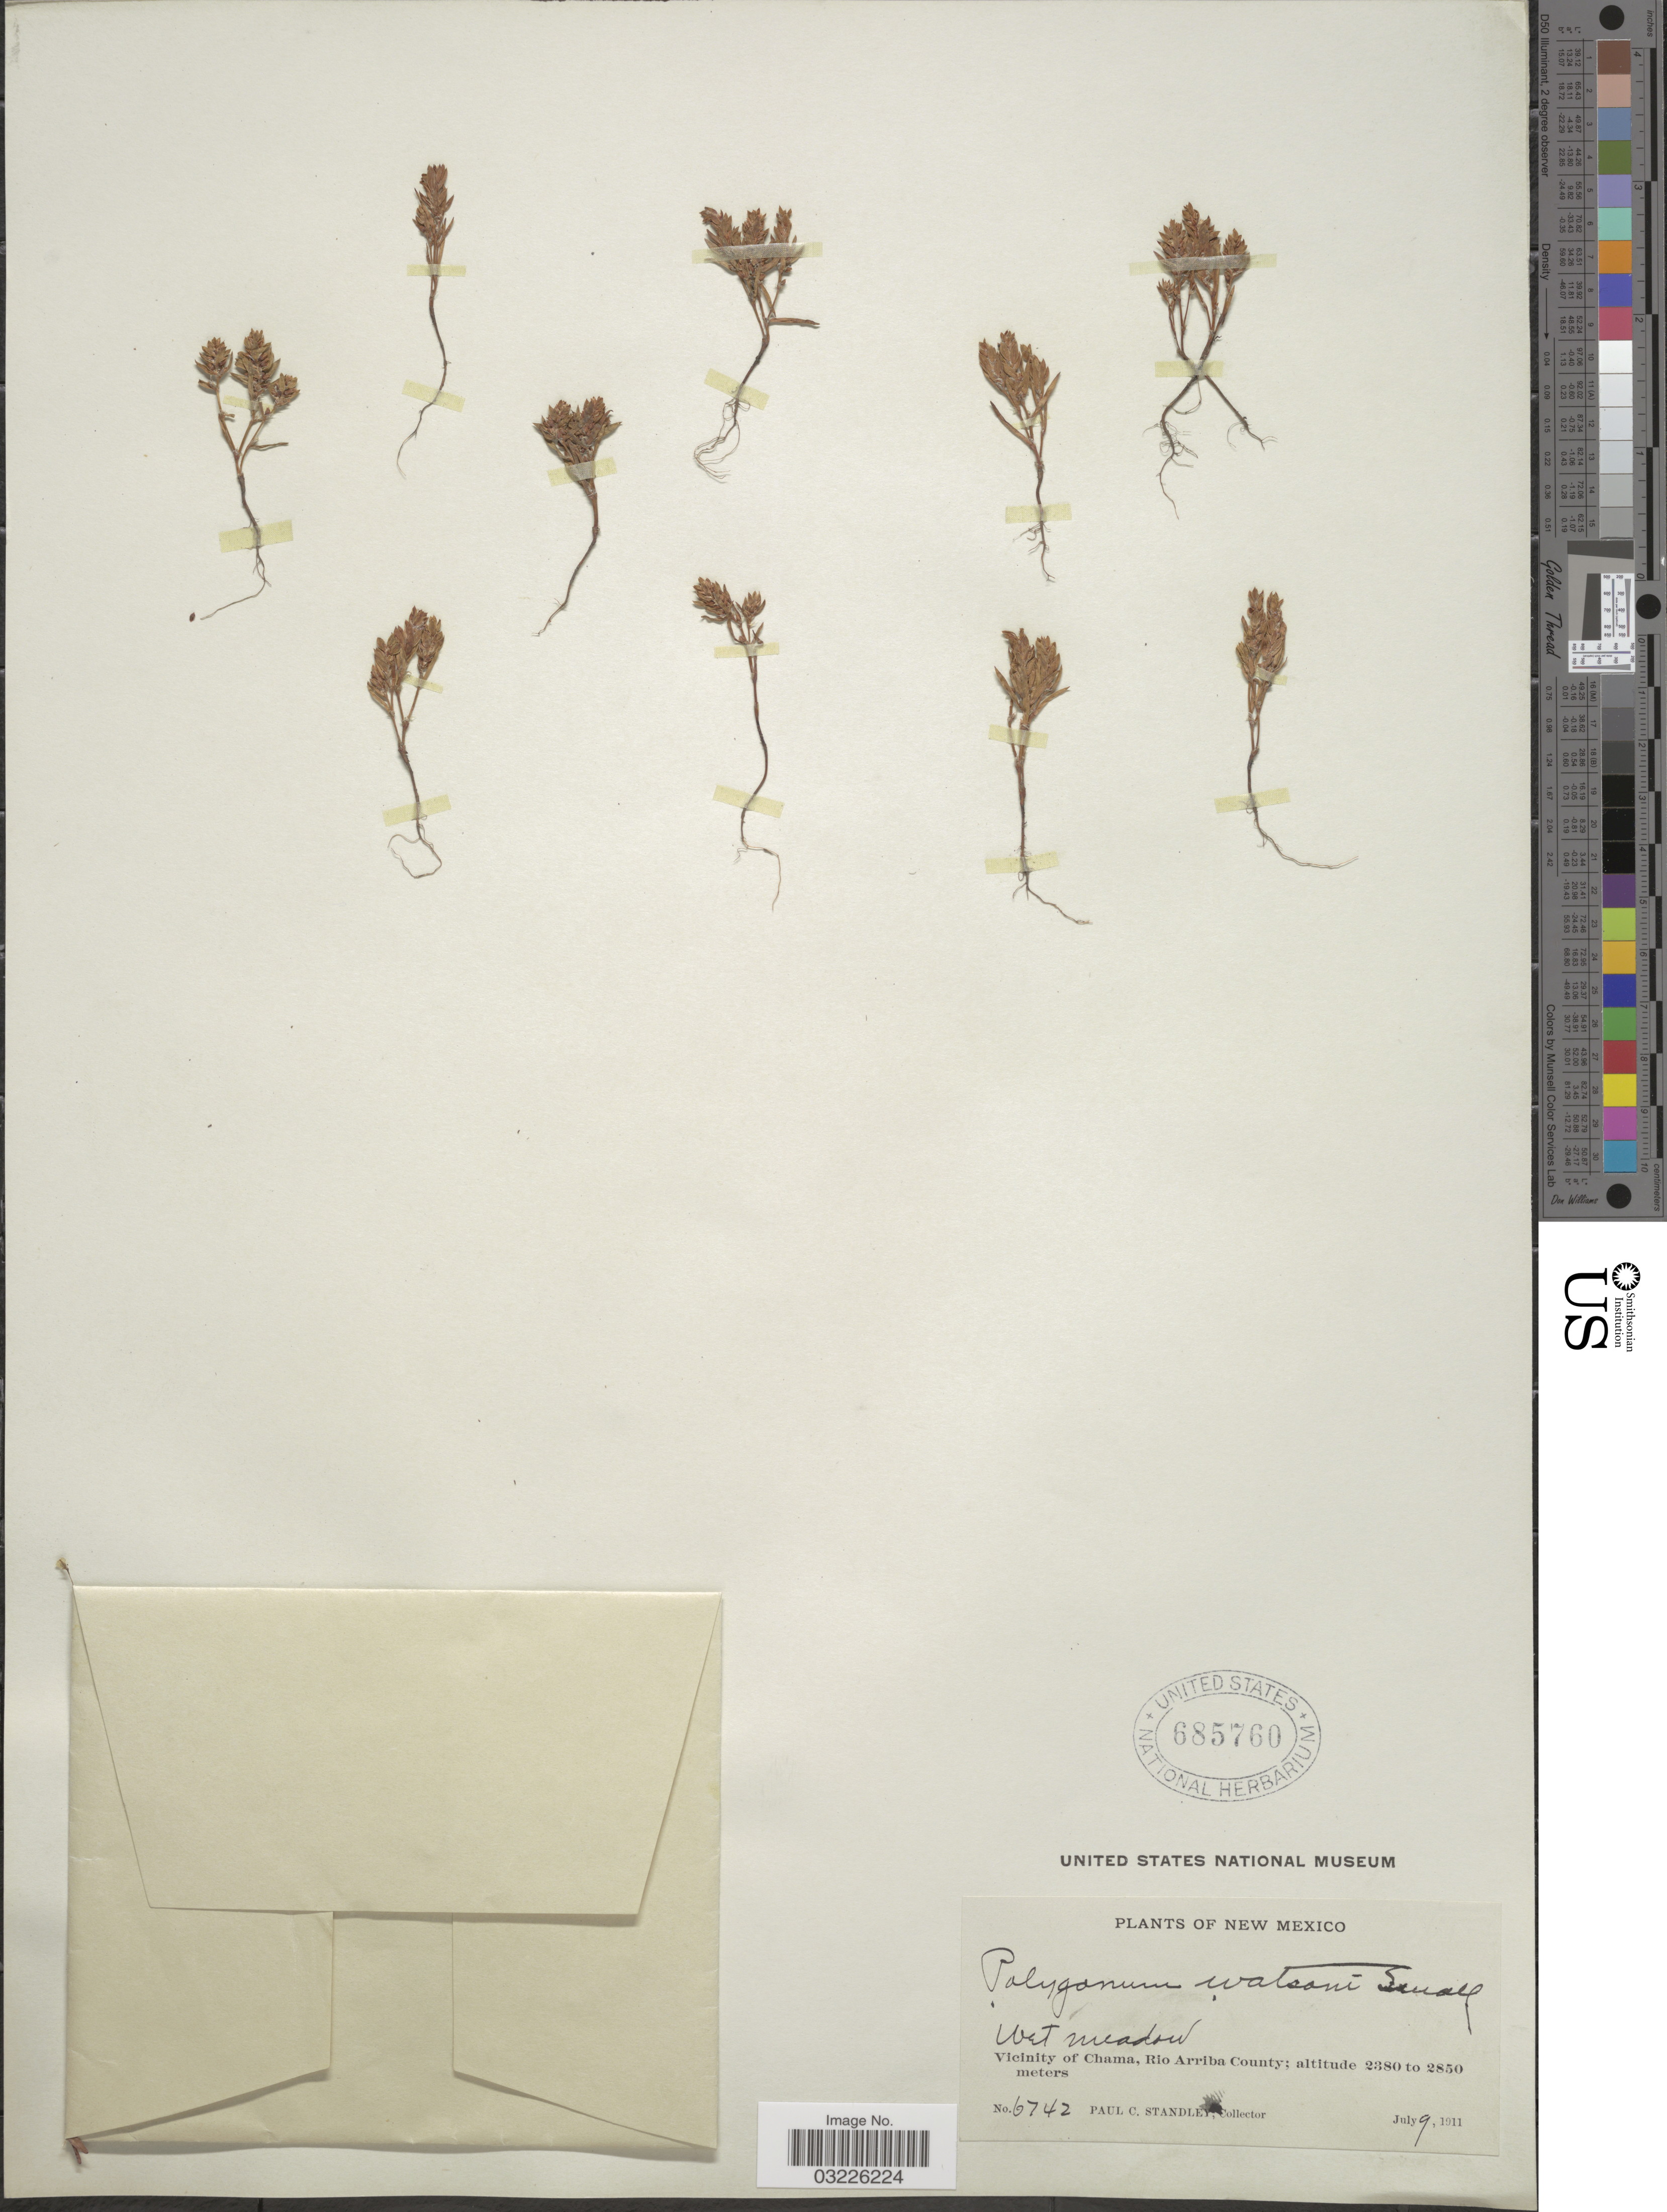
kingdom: Plantae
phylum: Tracheophyta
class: Magnoliopsida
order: Caryophyllales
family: Polygonaceae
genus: Polygonum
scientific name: Polygonum watsonii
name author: Small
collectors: P. C. Standley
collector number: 6742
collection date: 1911-07-09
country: United States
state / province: New Mexico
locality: Vicinity of Chama, Rio Arriba County.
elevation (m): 2380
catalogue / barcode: US 685760